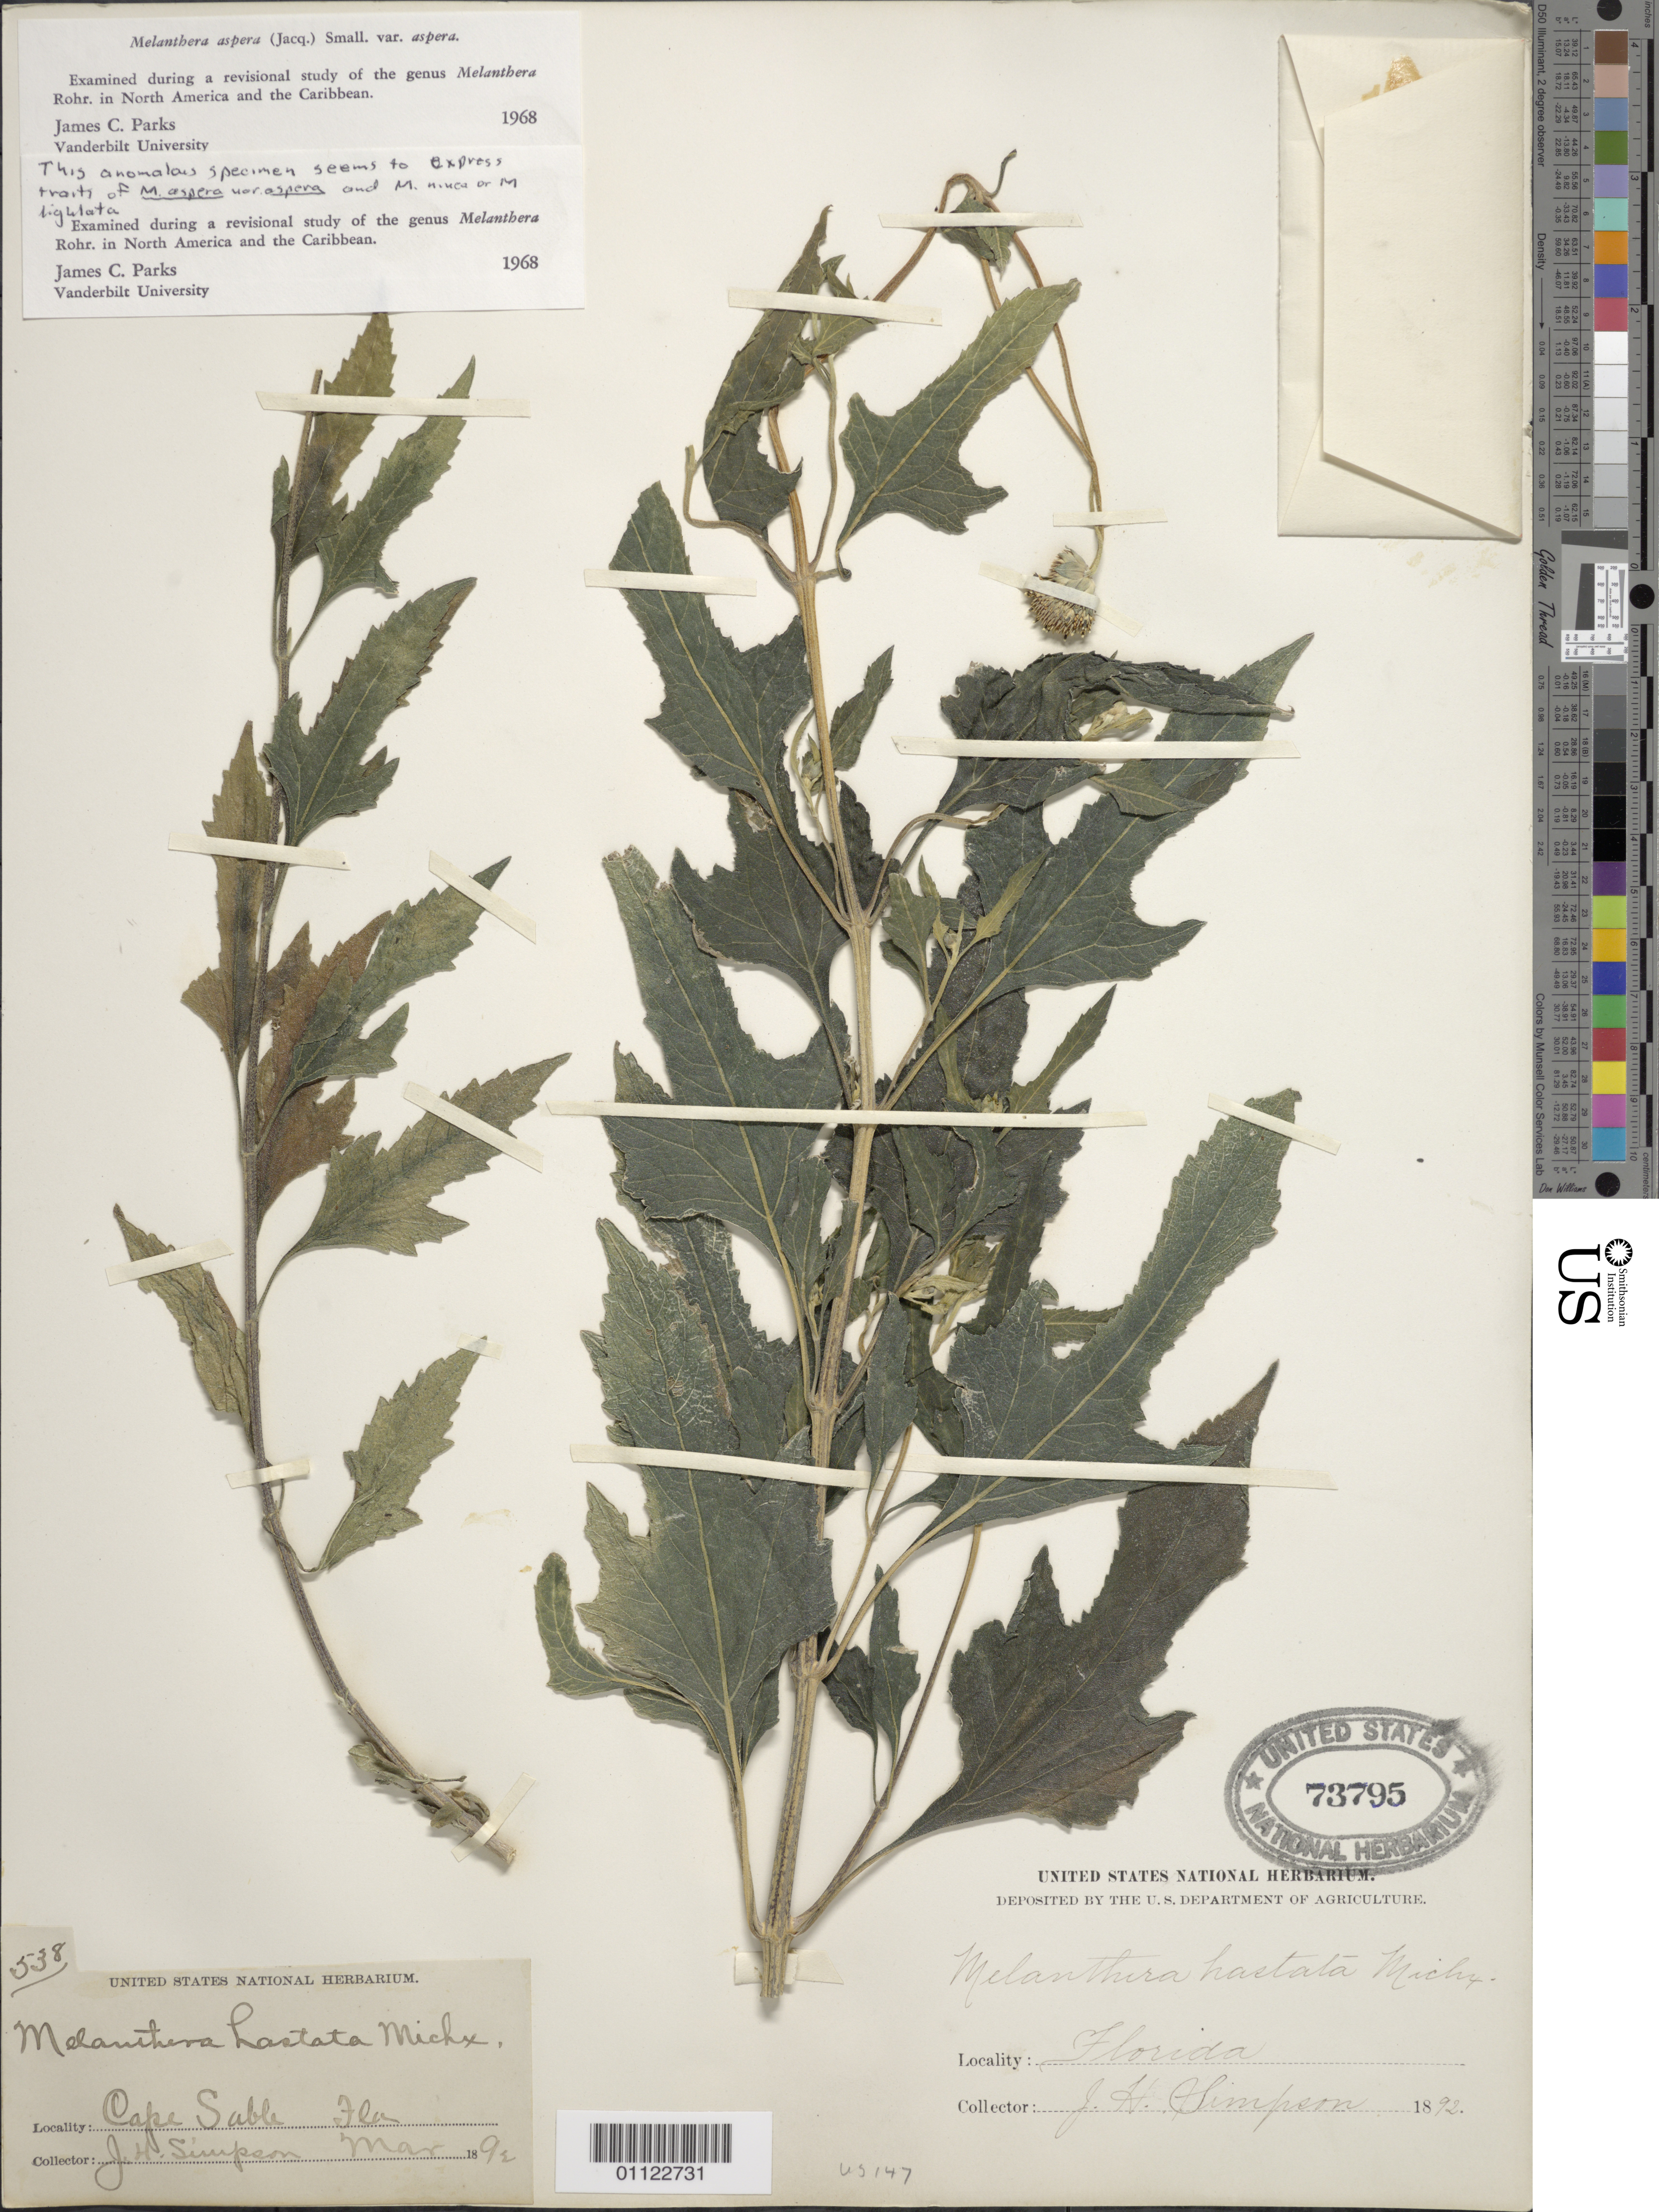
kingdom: Plantae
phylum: Tracheophyta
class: Magnoliopsida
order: Asterales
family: Asteraceae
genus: Melanthera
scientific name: Melanthera nivea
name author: (L.) Small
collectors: J. H. Simpson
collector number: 538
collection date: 1892-03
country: United States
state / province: Florida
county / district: Cape Sable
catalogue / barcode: US 73795